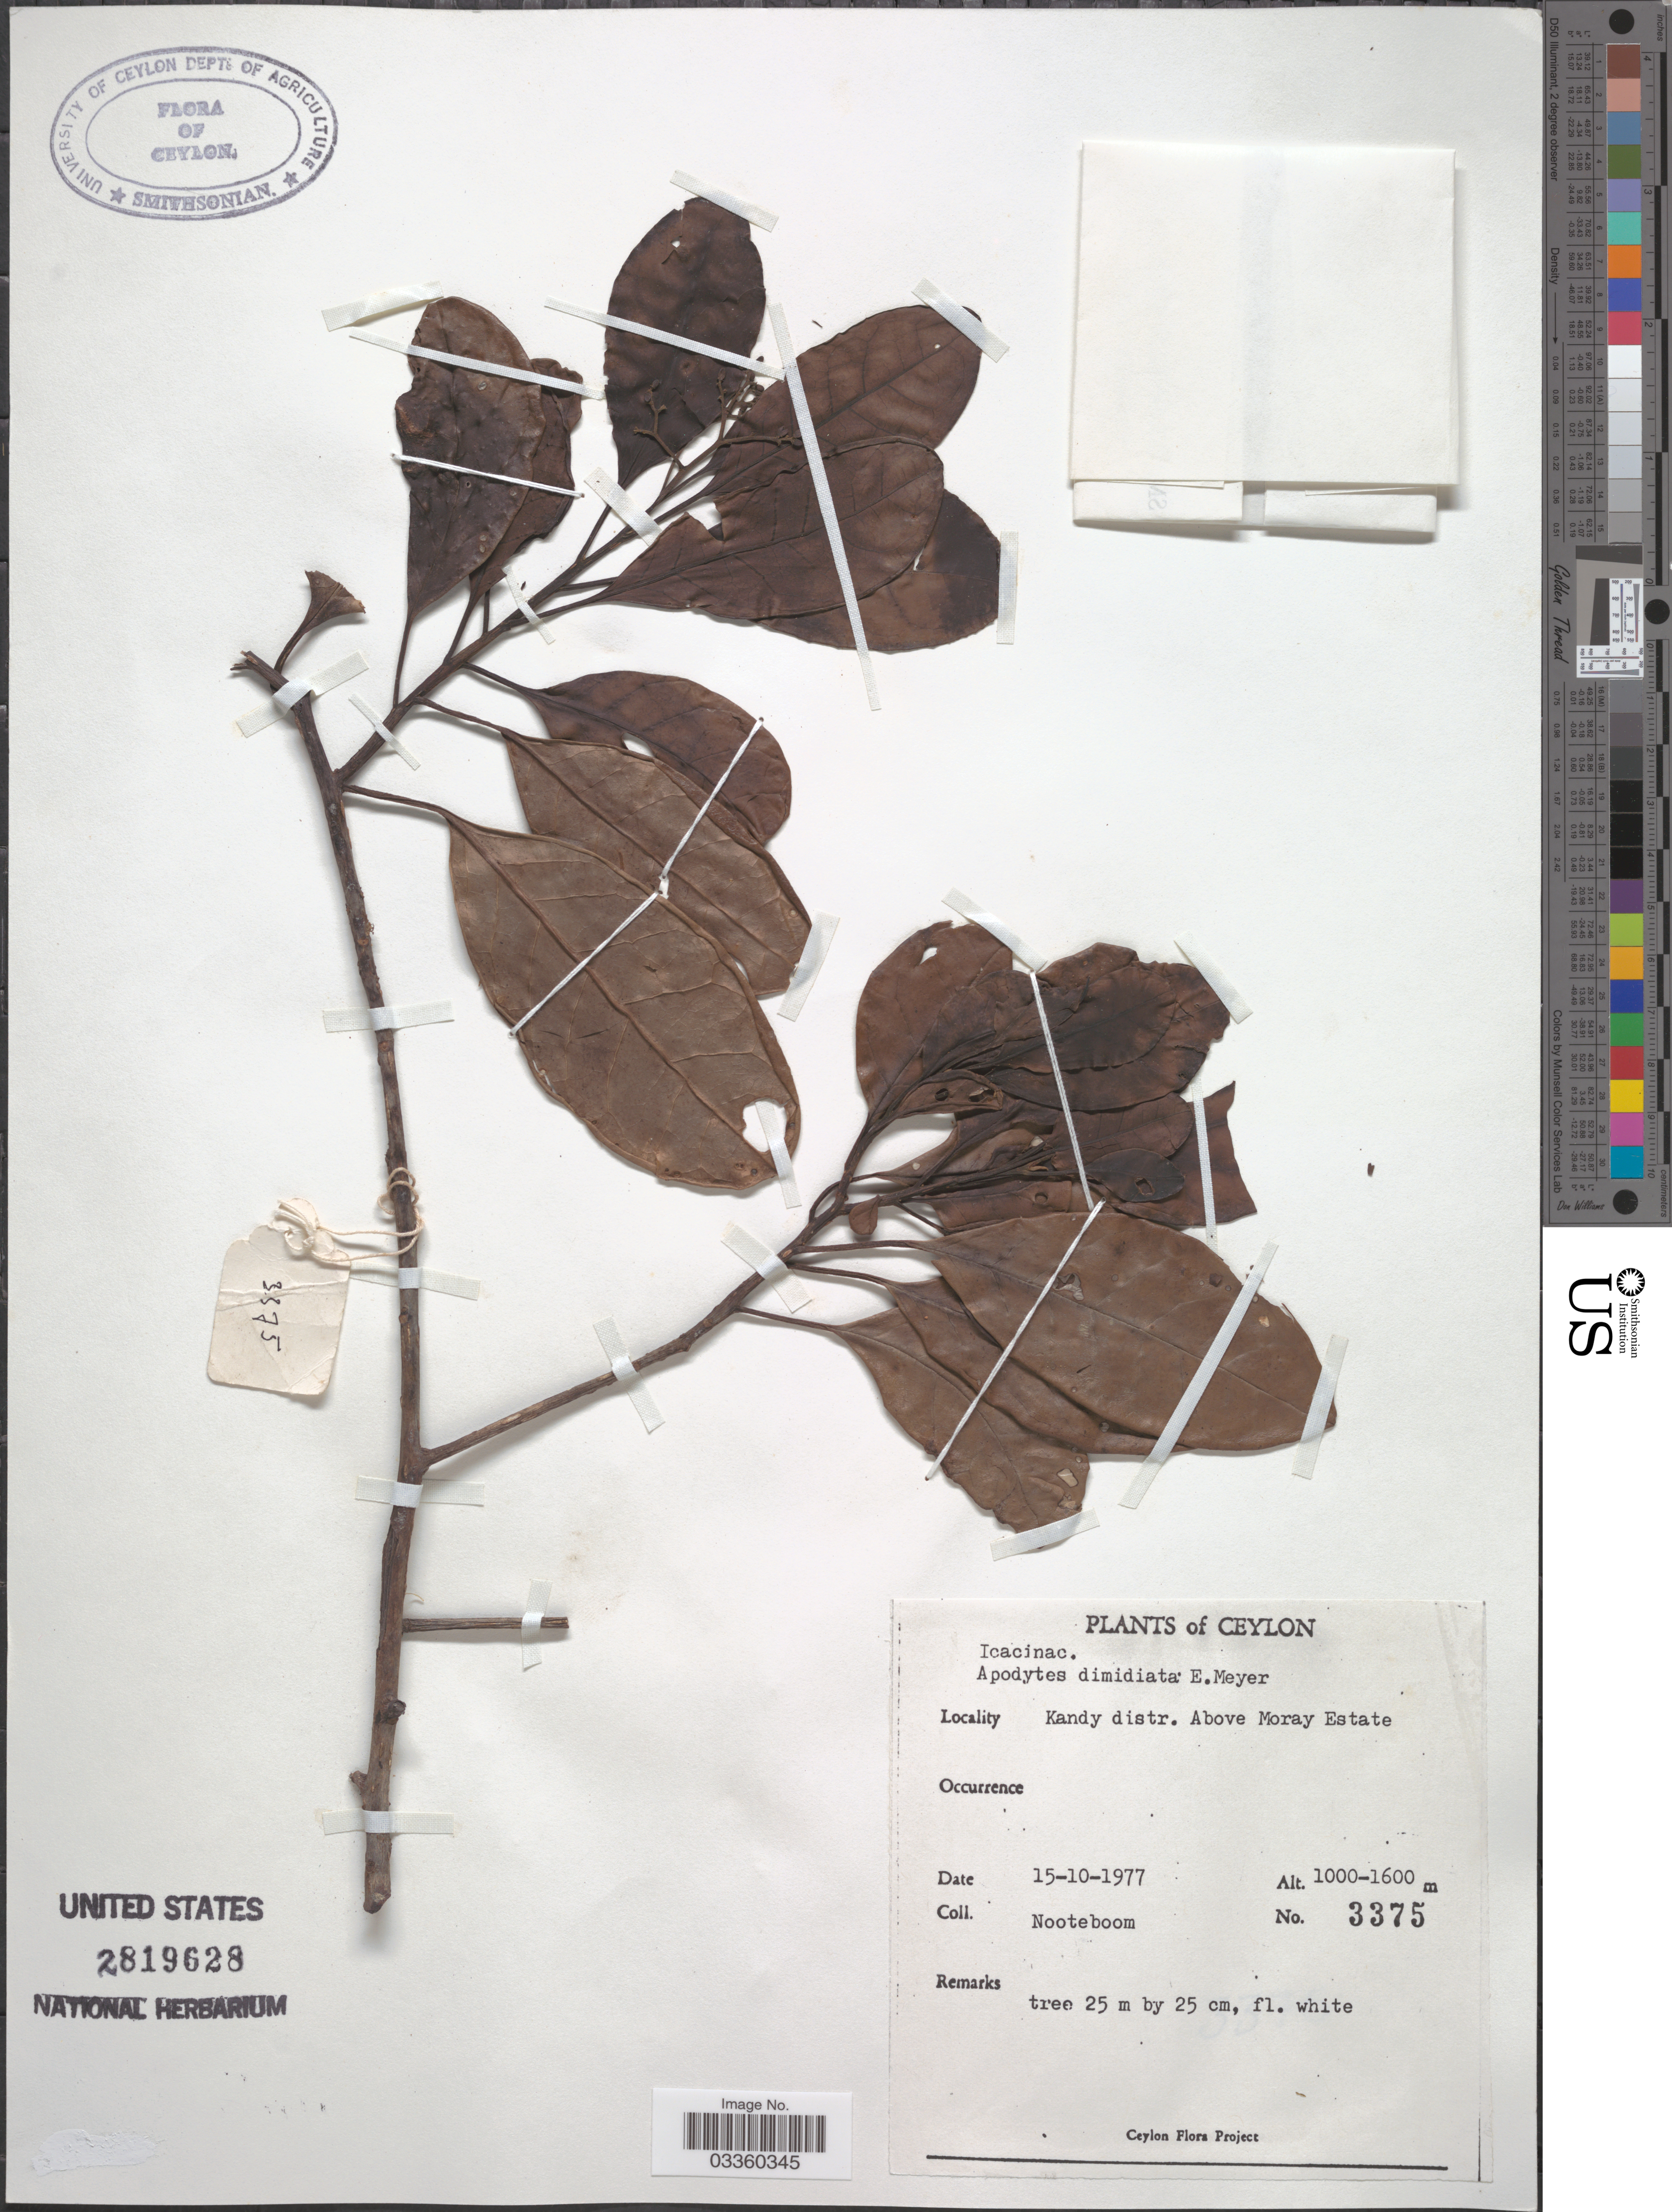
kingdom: Plantae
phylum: Tracheophyta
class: Magnoliopsida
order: Metteniusales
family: Metteniusaceae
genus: Apodytes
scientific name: Apodytes dimidiata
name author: E. Mey. ex Arn.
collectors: Nooteboom, --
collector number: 3375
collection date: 1977-10-15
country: Sri Lanka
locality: Ceylon. Kandy distr. Above Moray Estate.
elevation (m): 1000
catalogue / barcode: US 2819628